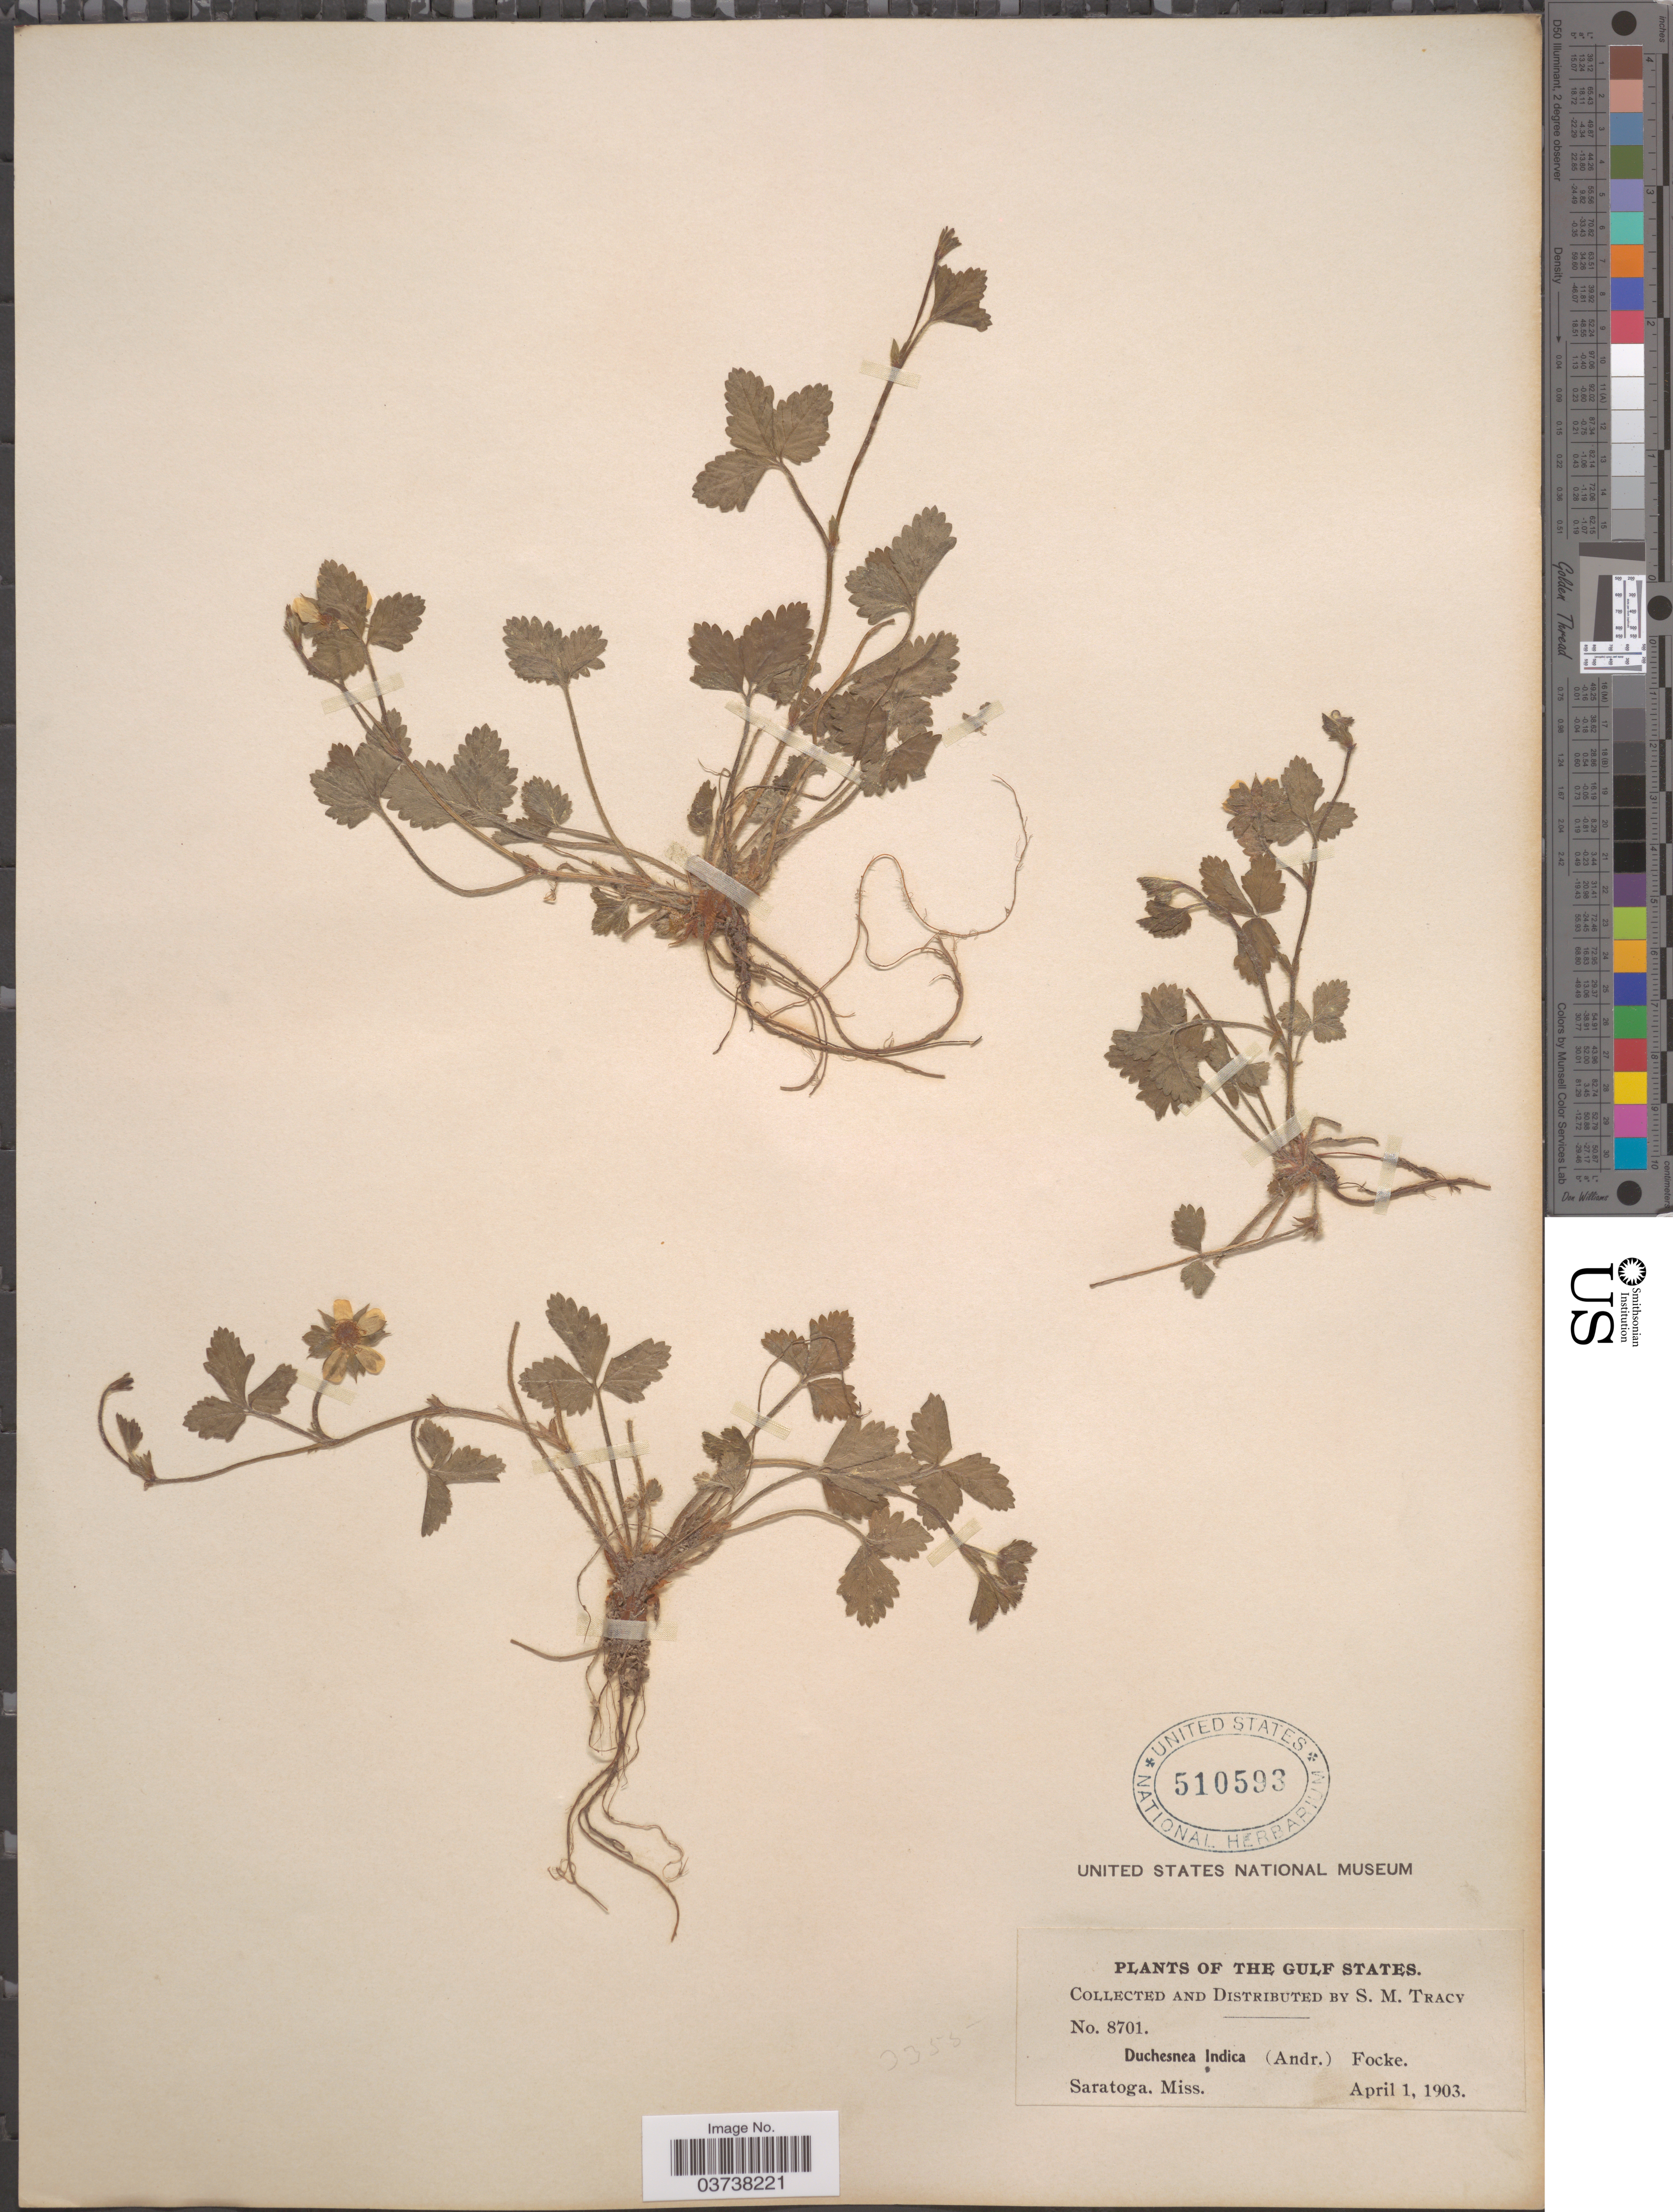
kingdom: Plantae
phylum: Tracheophyta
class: Magnoliopsida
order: Rosales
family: Rosaceae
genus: Potentilla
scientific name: Potentilla indica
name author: (Andrews) Th. Wolf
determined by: Strong, Mark T., (BOT), Smithsonian Institution - National Museum of Natural History (UNITED STATES)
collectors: S. M. Tracy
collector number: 8701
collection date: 1903-04-01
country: United States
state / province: Mississippi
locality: The Gulf States. Saratoga.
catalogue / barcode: US 510593